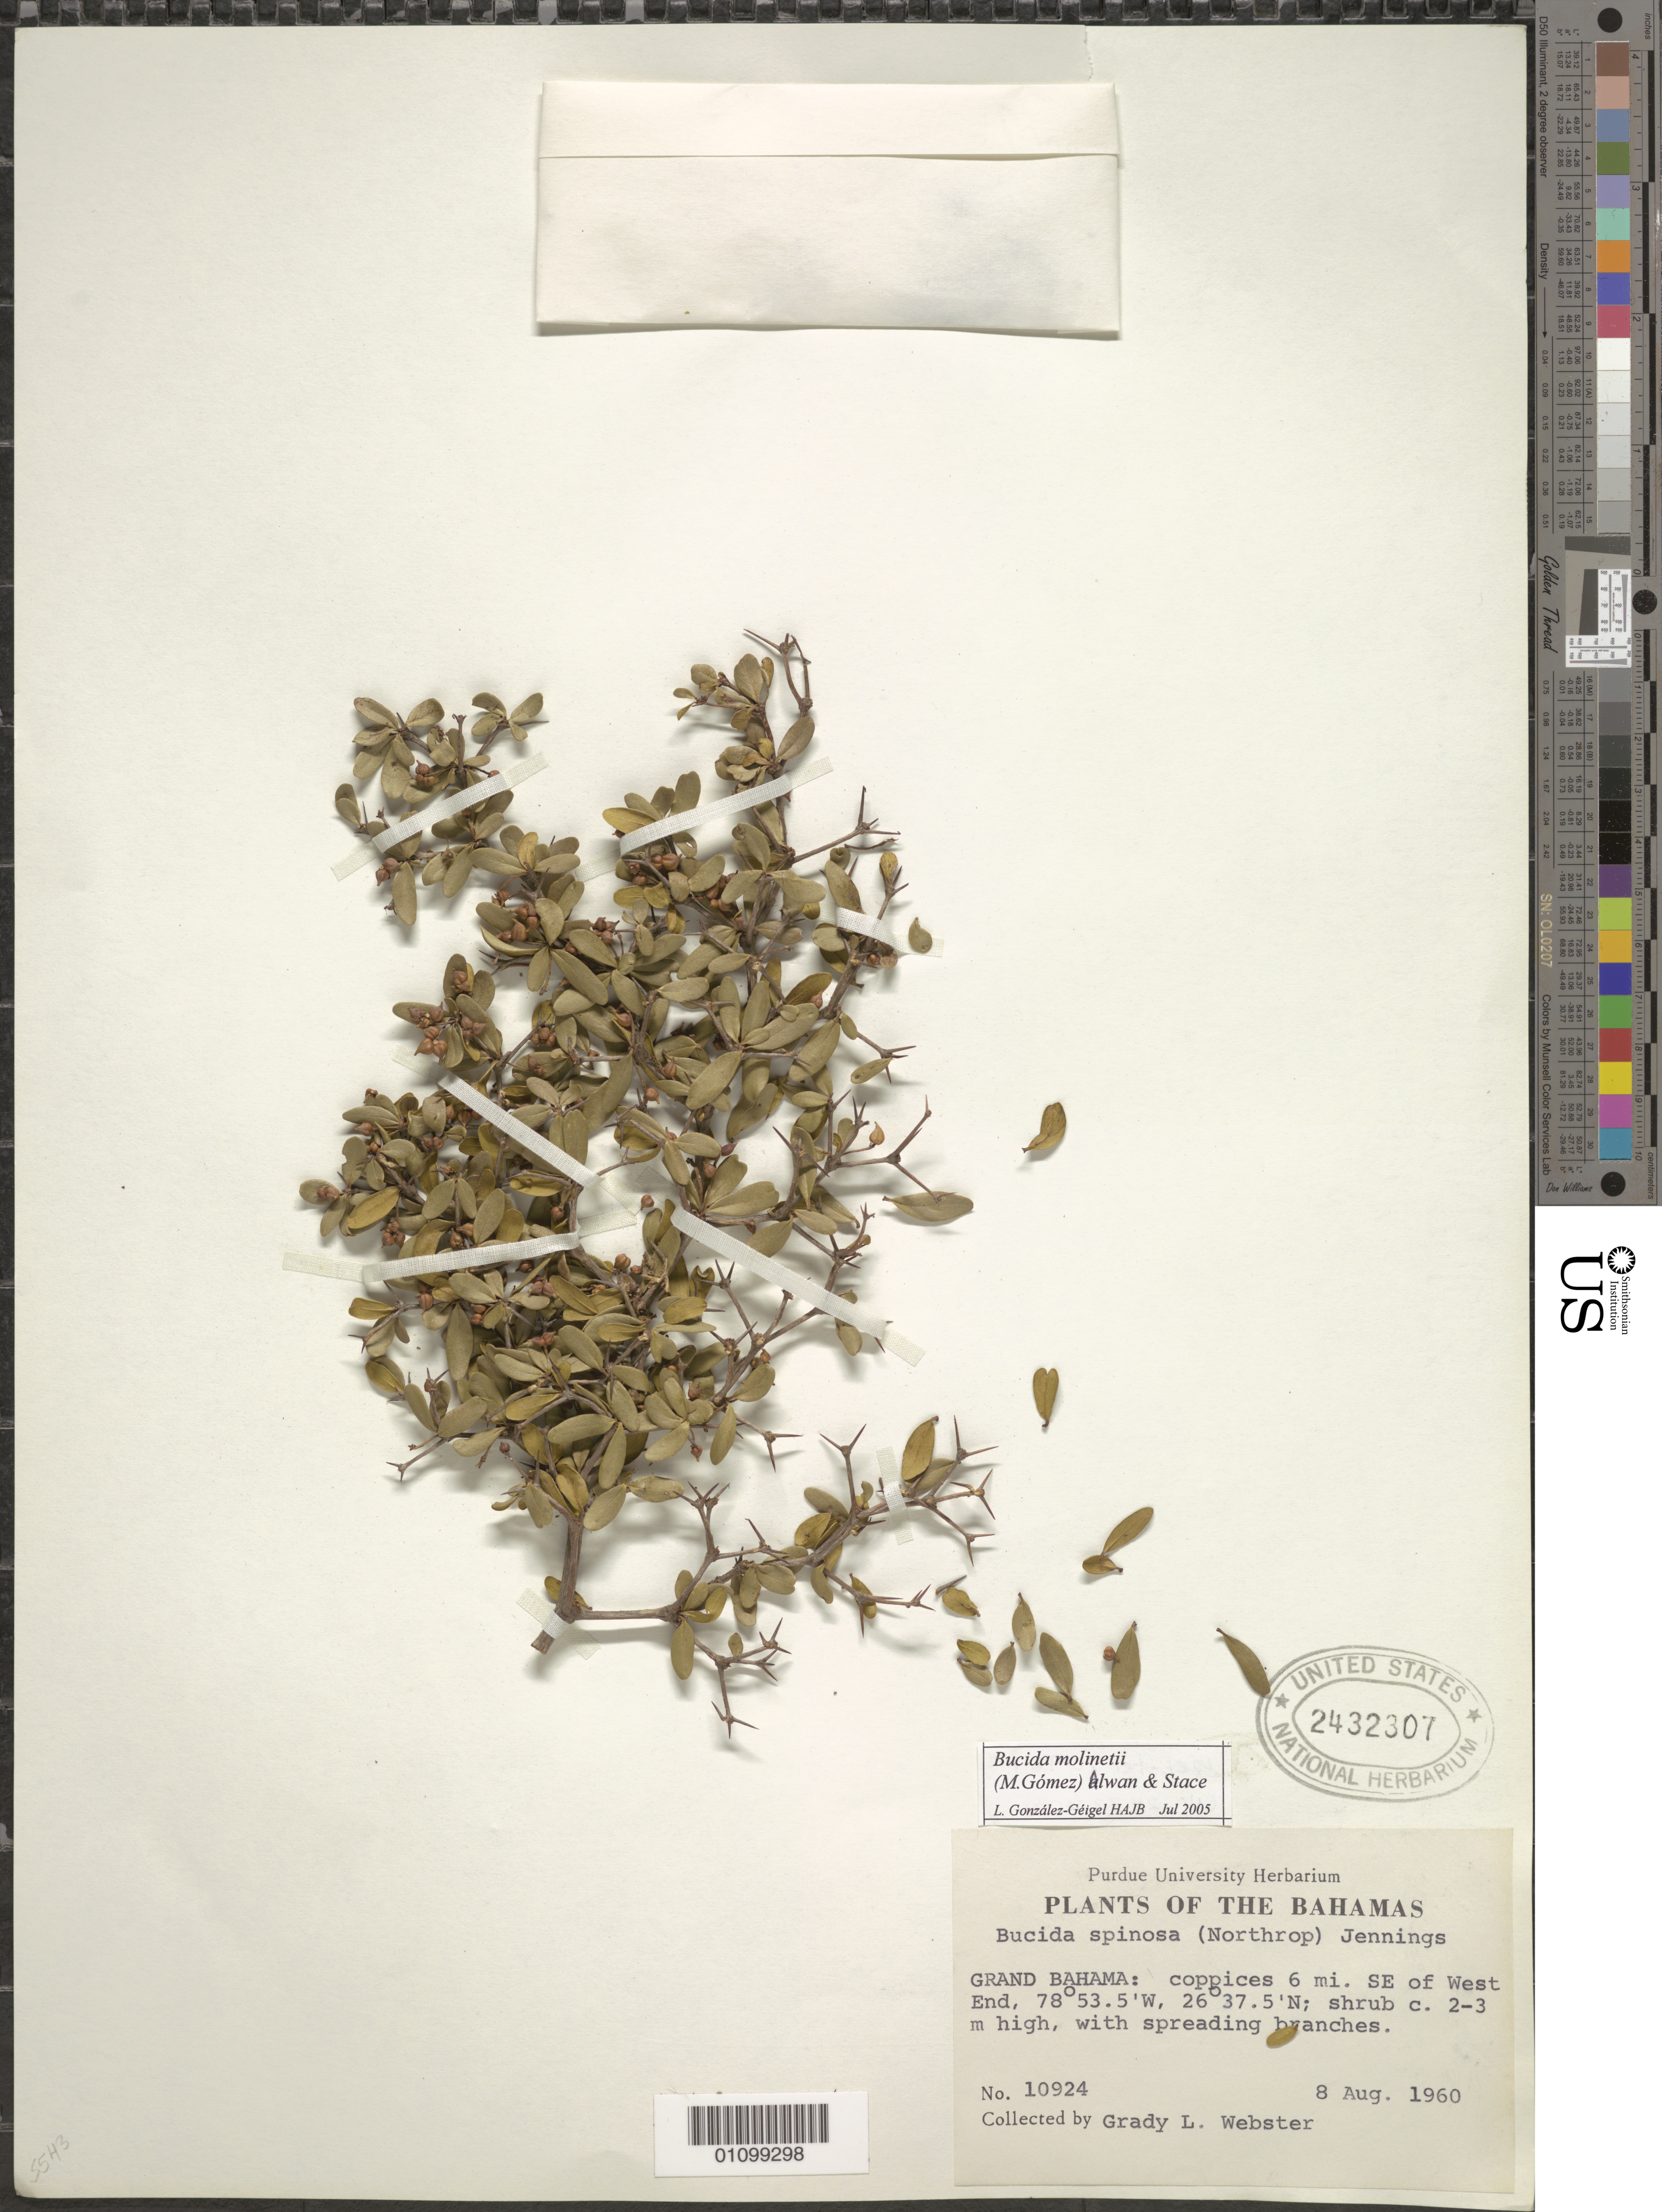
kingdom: Plantae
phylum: Tracheophyta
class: Magnoliopsida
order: Myrtales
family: Combretaceae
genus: Terminalia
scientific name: Terminalia molinetii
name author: M. Gómez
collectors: G. L. Webster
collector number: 10924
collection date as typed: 08 Aug 1960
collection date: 1960-08-08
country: Bahamas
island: Grand Bahama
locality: Coppices 6 mi SE of West End.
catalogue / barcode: US 2432307